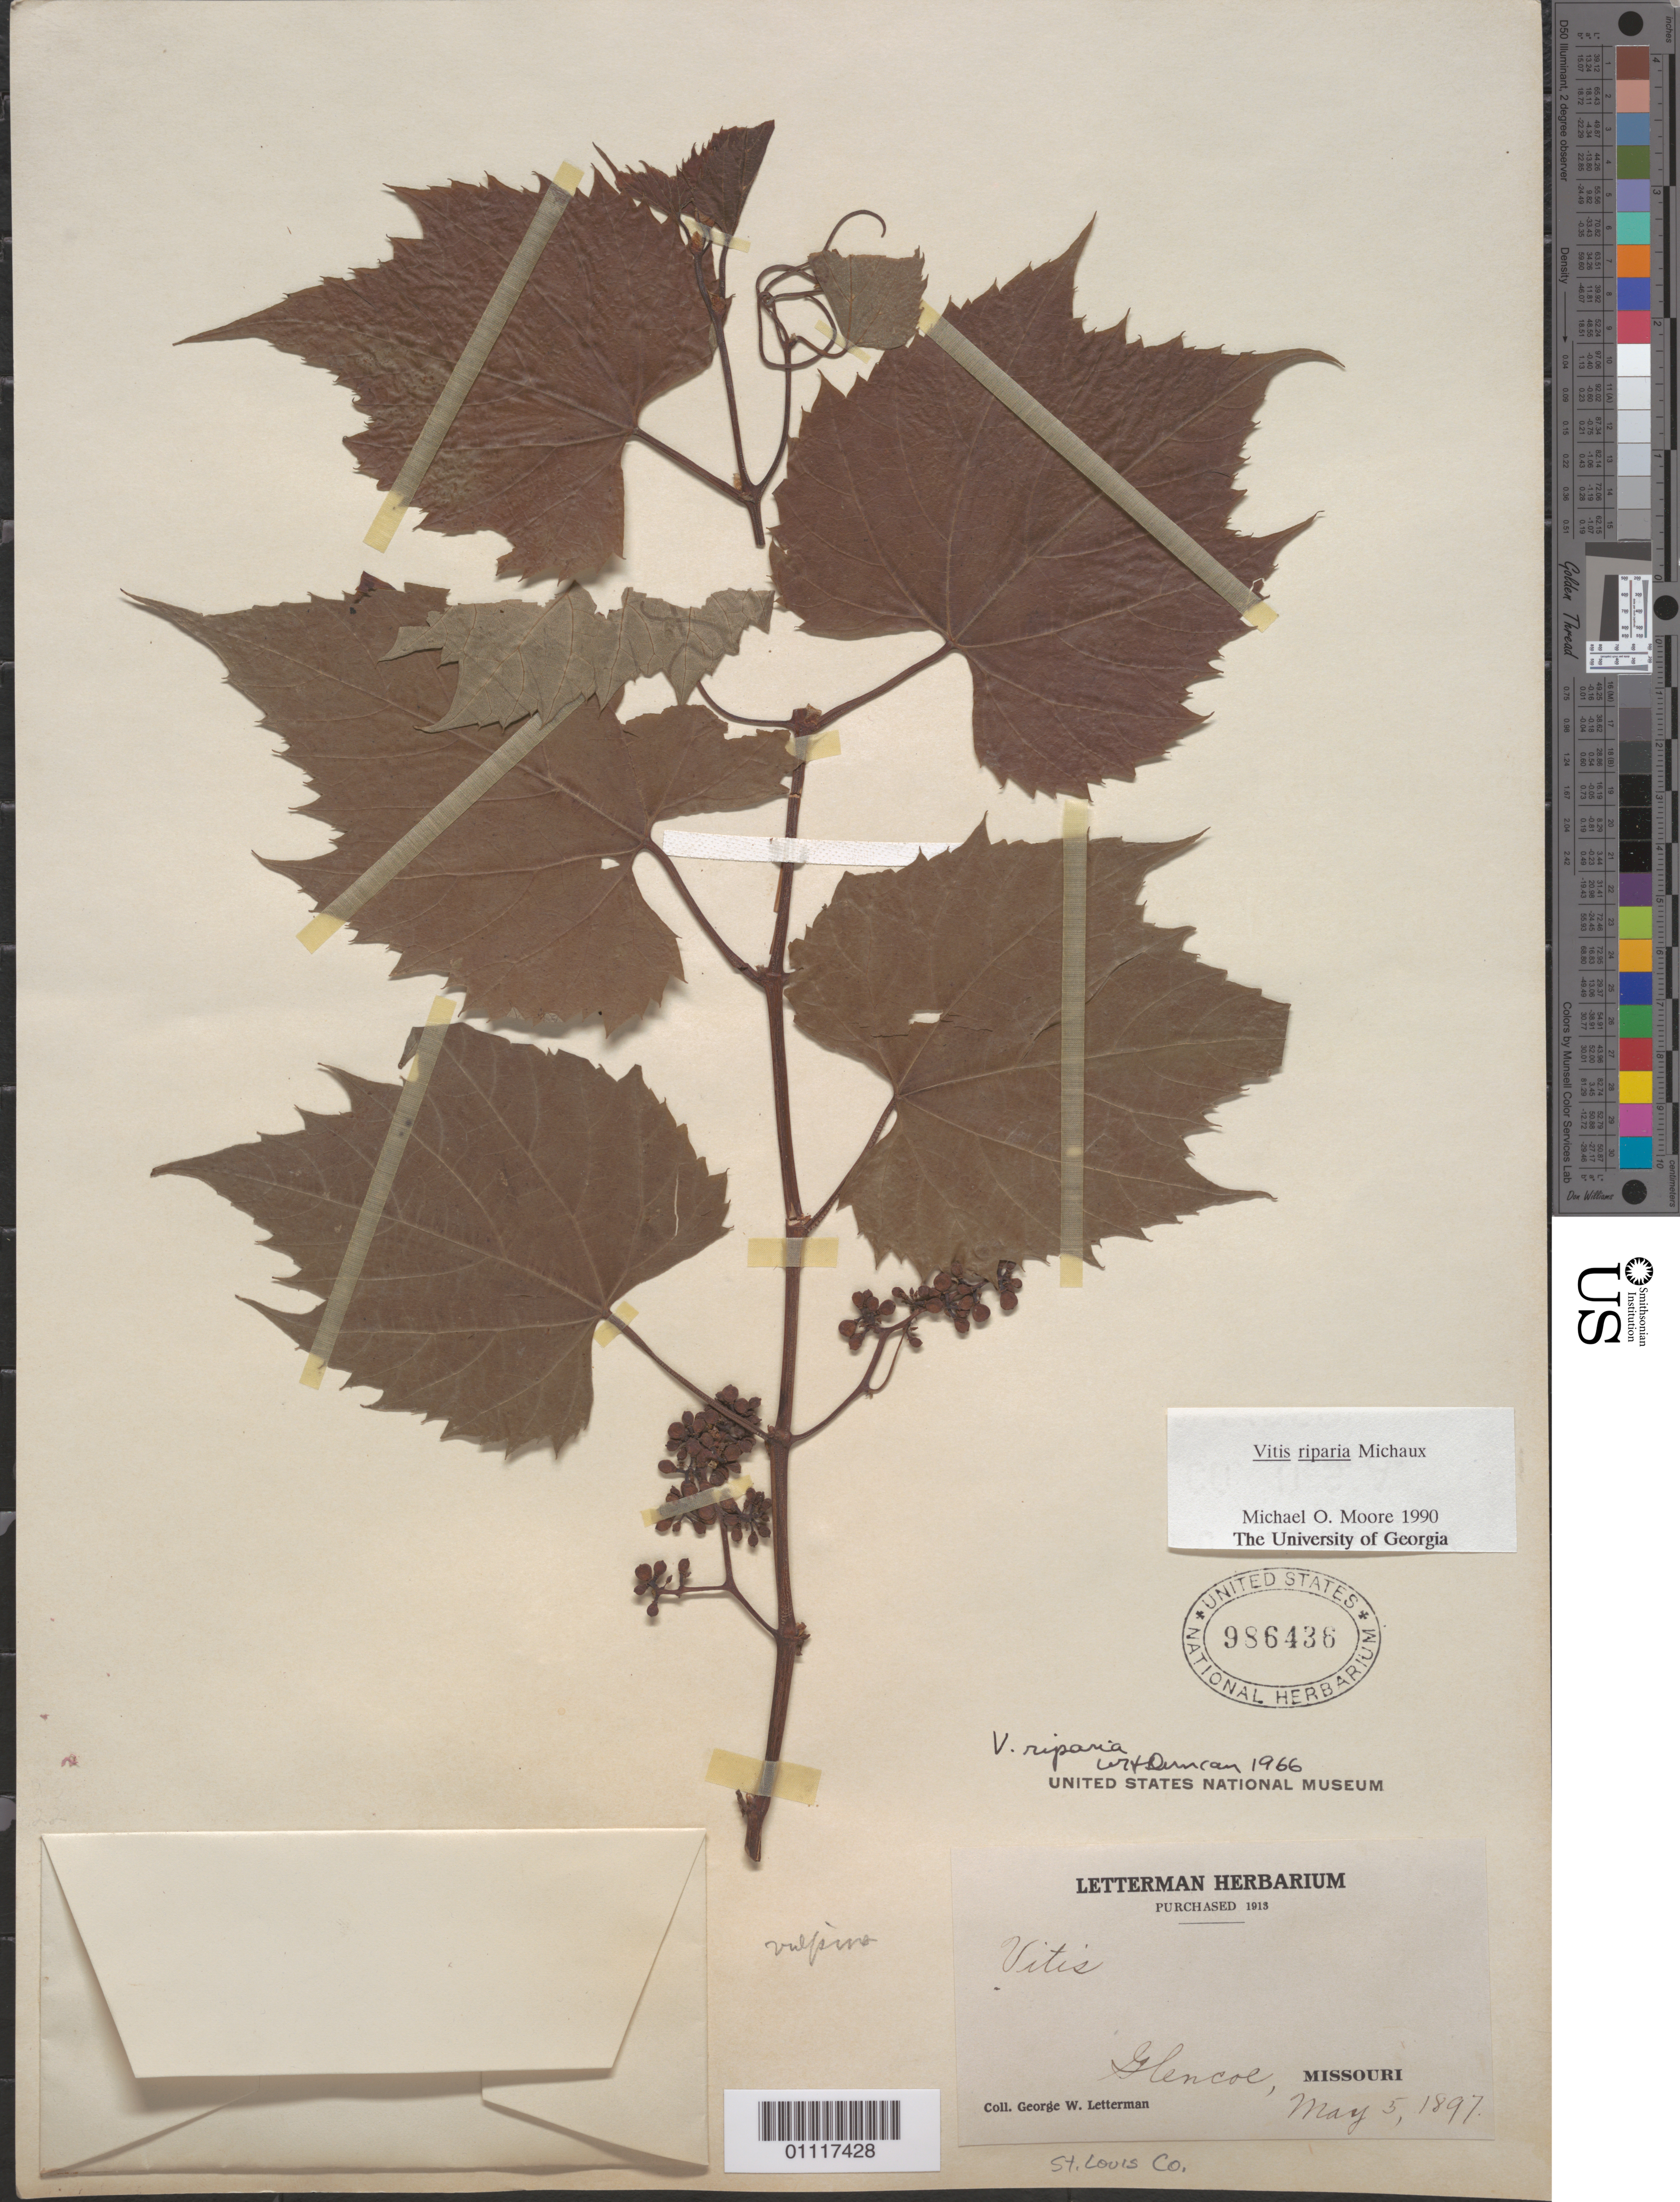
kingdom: Plantae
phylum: Tracheophyta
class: Magnoliopsida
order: Vitales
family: Vitaceae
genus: Vitis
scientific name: Vitis riparia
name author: Michx.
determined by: Moore, M. O.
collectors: G. W. Letterman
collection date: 1897-05-05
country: United States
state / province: Missouri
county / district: St. Louis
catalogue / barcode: US 986436